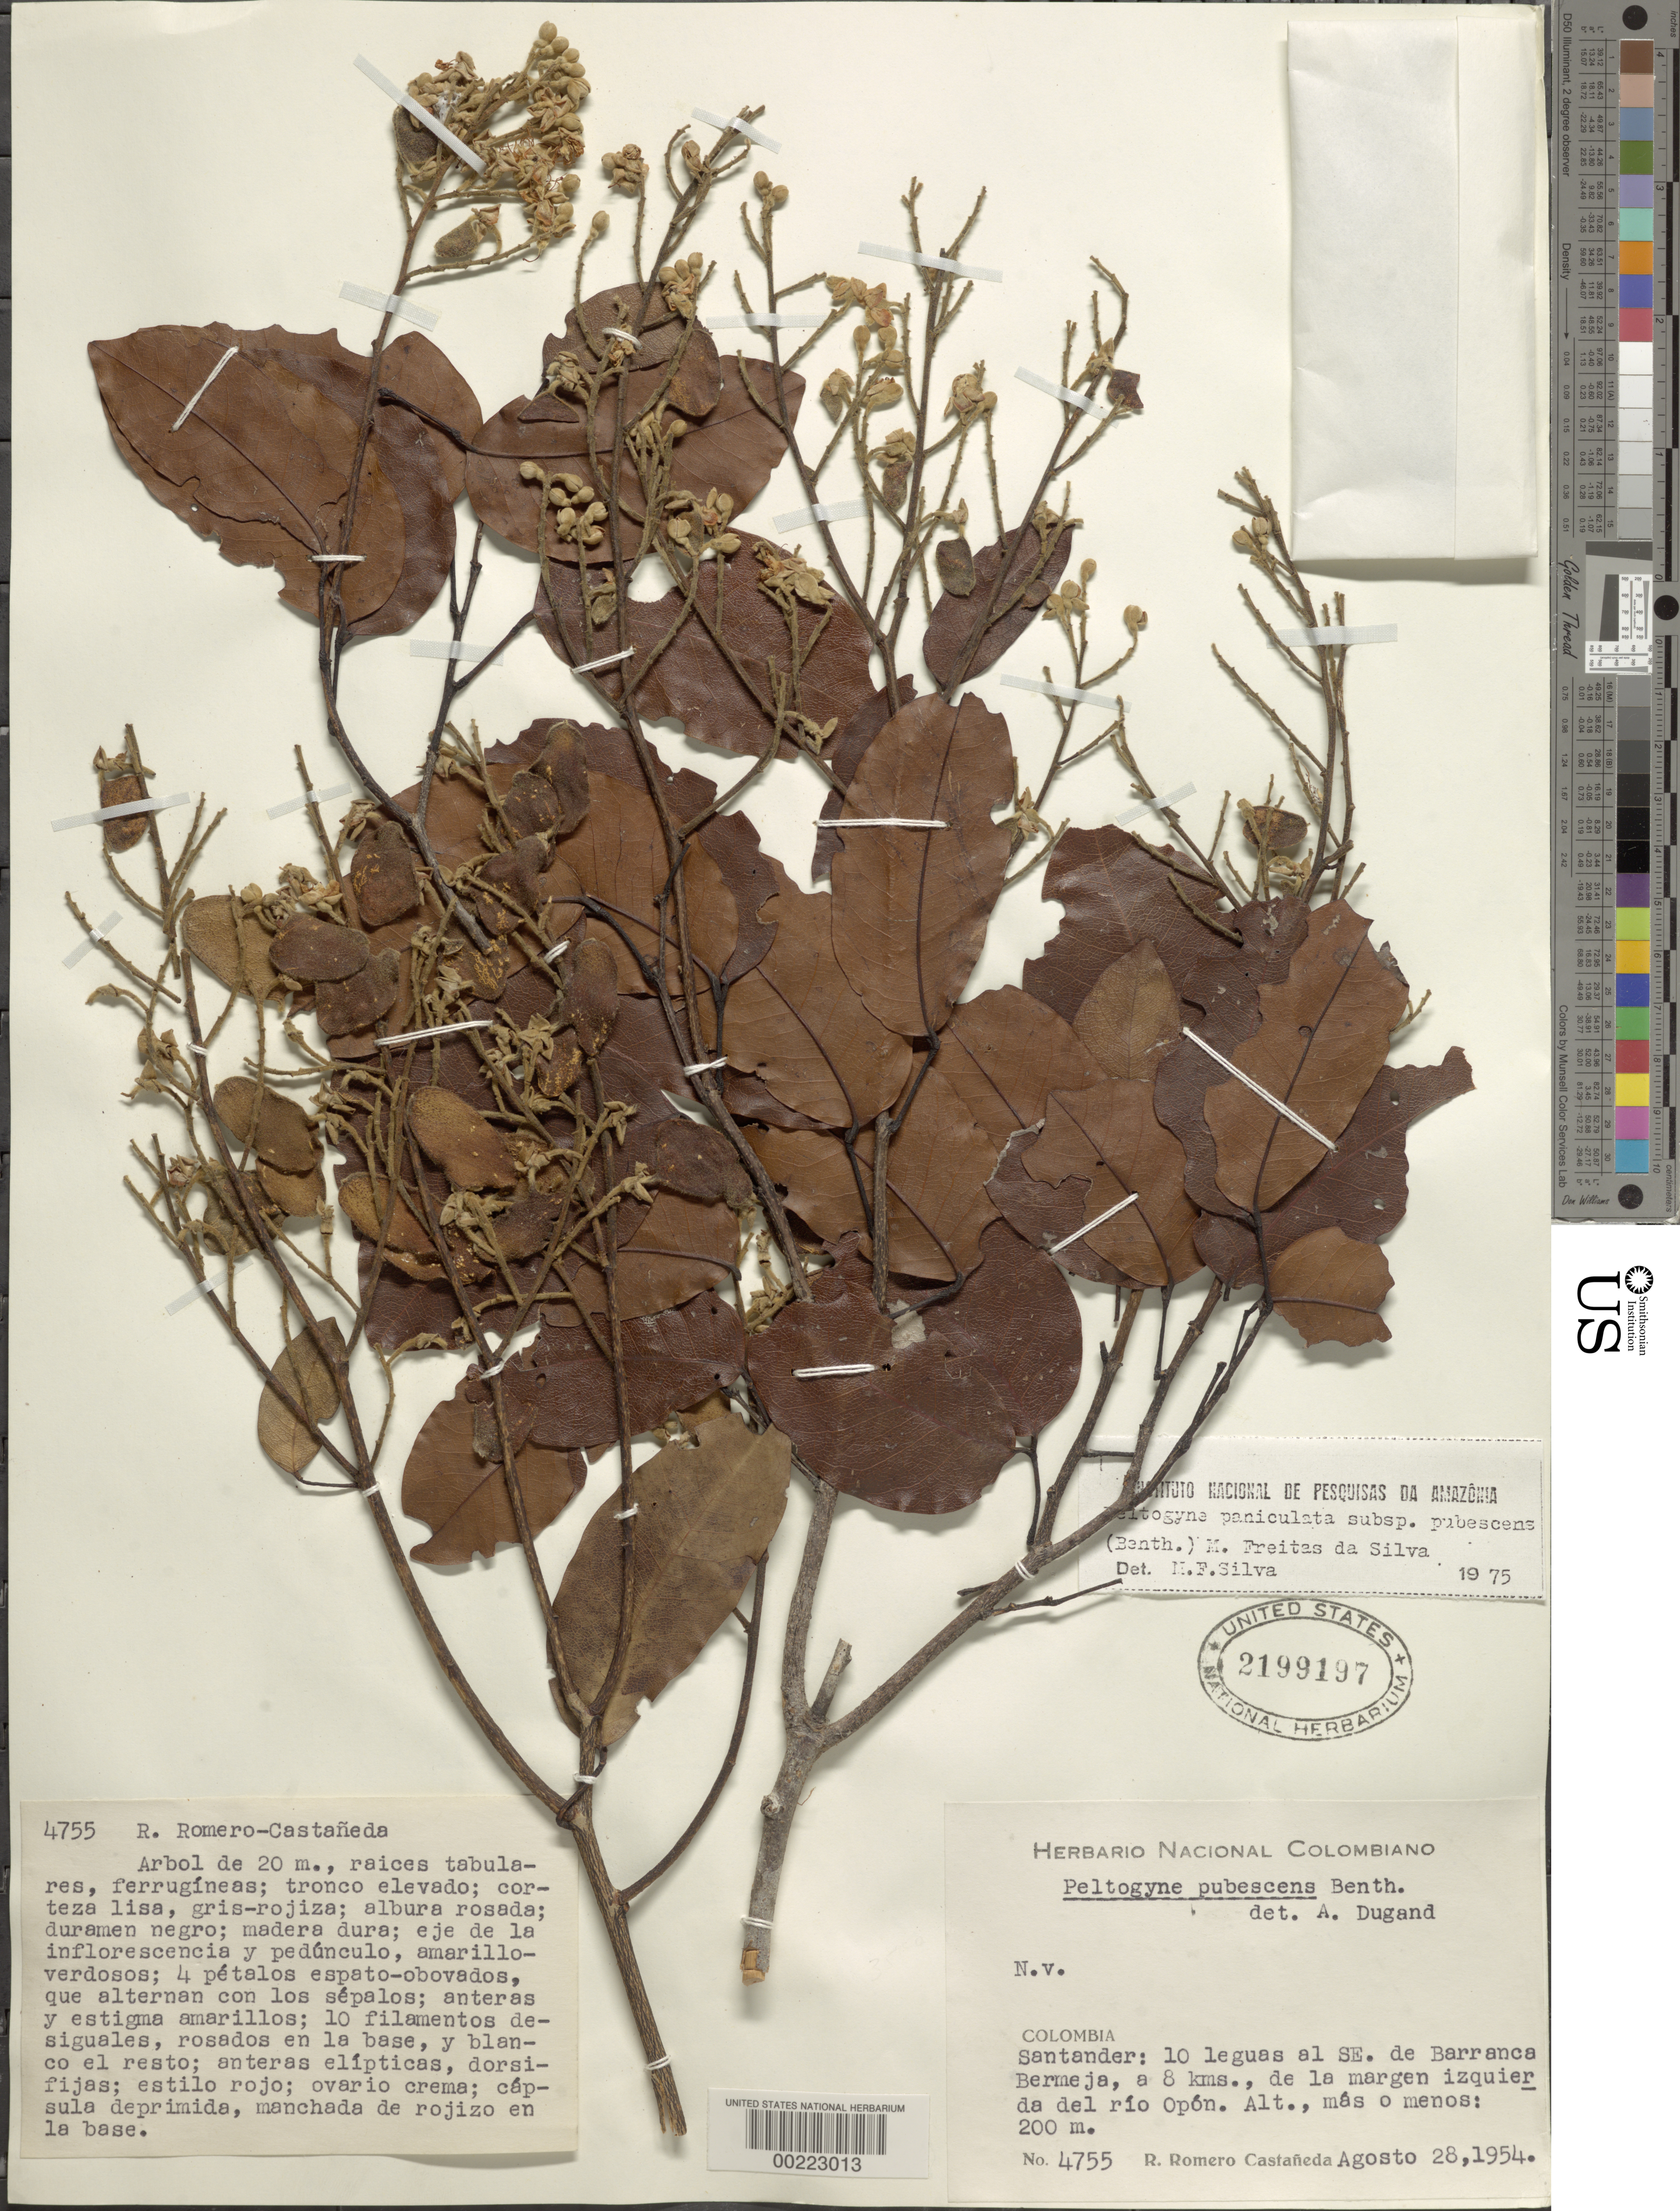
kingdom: Plantae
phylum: Tracheophyta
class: Magnoliopsida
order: Fabales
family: Fabaceae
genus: Peltogyne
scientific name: Peltogyne paniculata subsp. pubescens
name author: (Benth.) M.F. Silva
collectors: R. Romero Castañeda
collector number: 4755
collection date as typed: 28 Aug 1954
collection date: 1954-08-28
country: Colombia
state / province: Santander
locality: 10 leagues SE of Barrancabermeja, 8 km to the left Margen of Rio Opon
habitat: Margin of river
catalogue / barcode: US 2199197